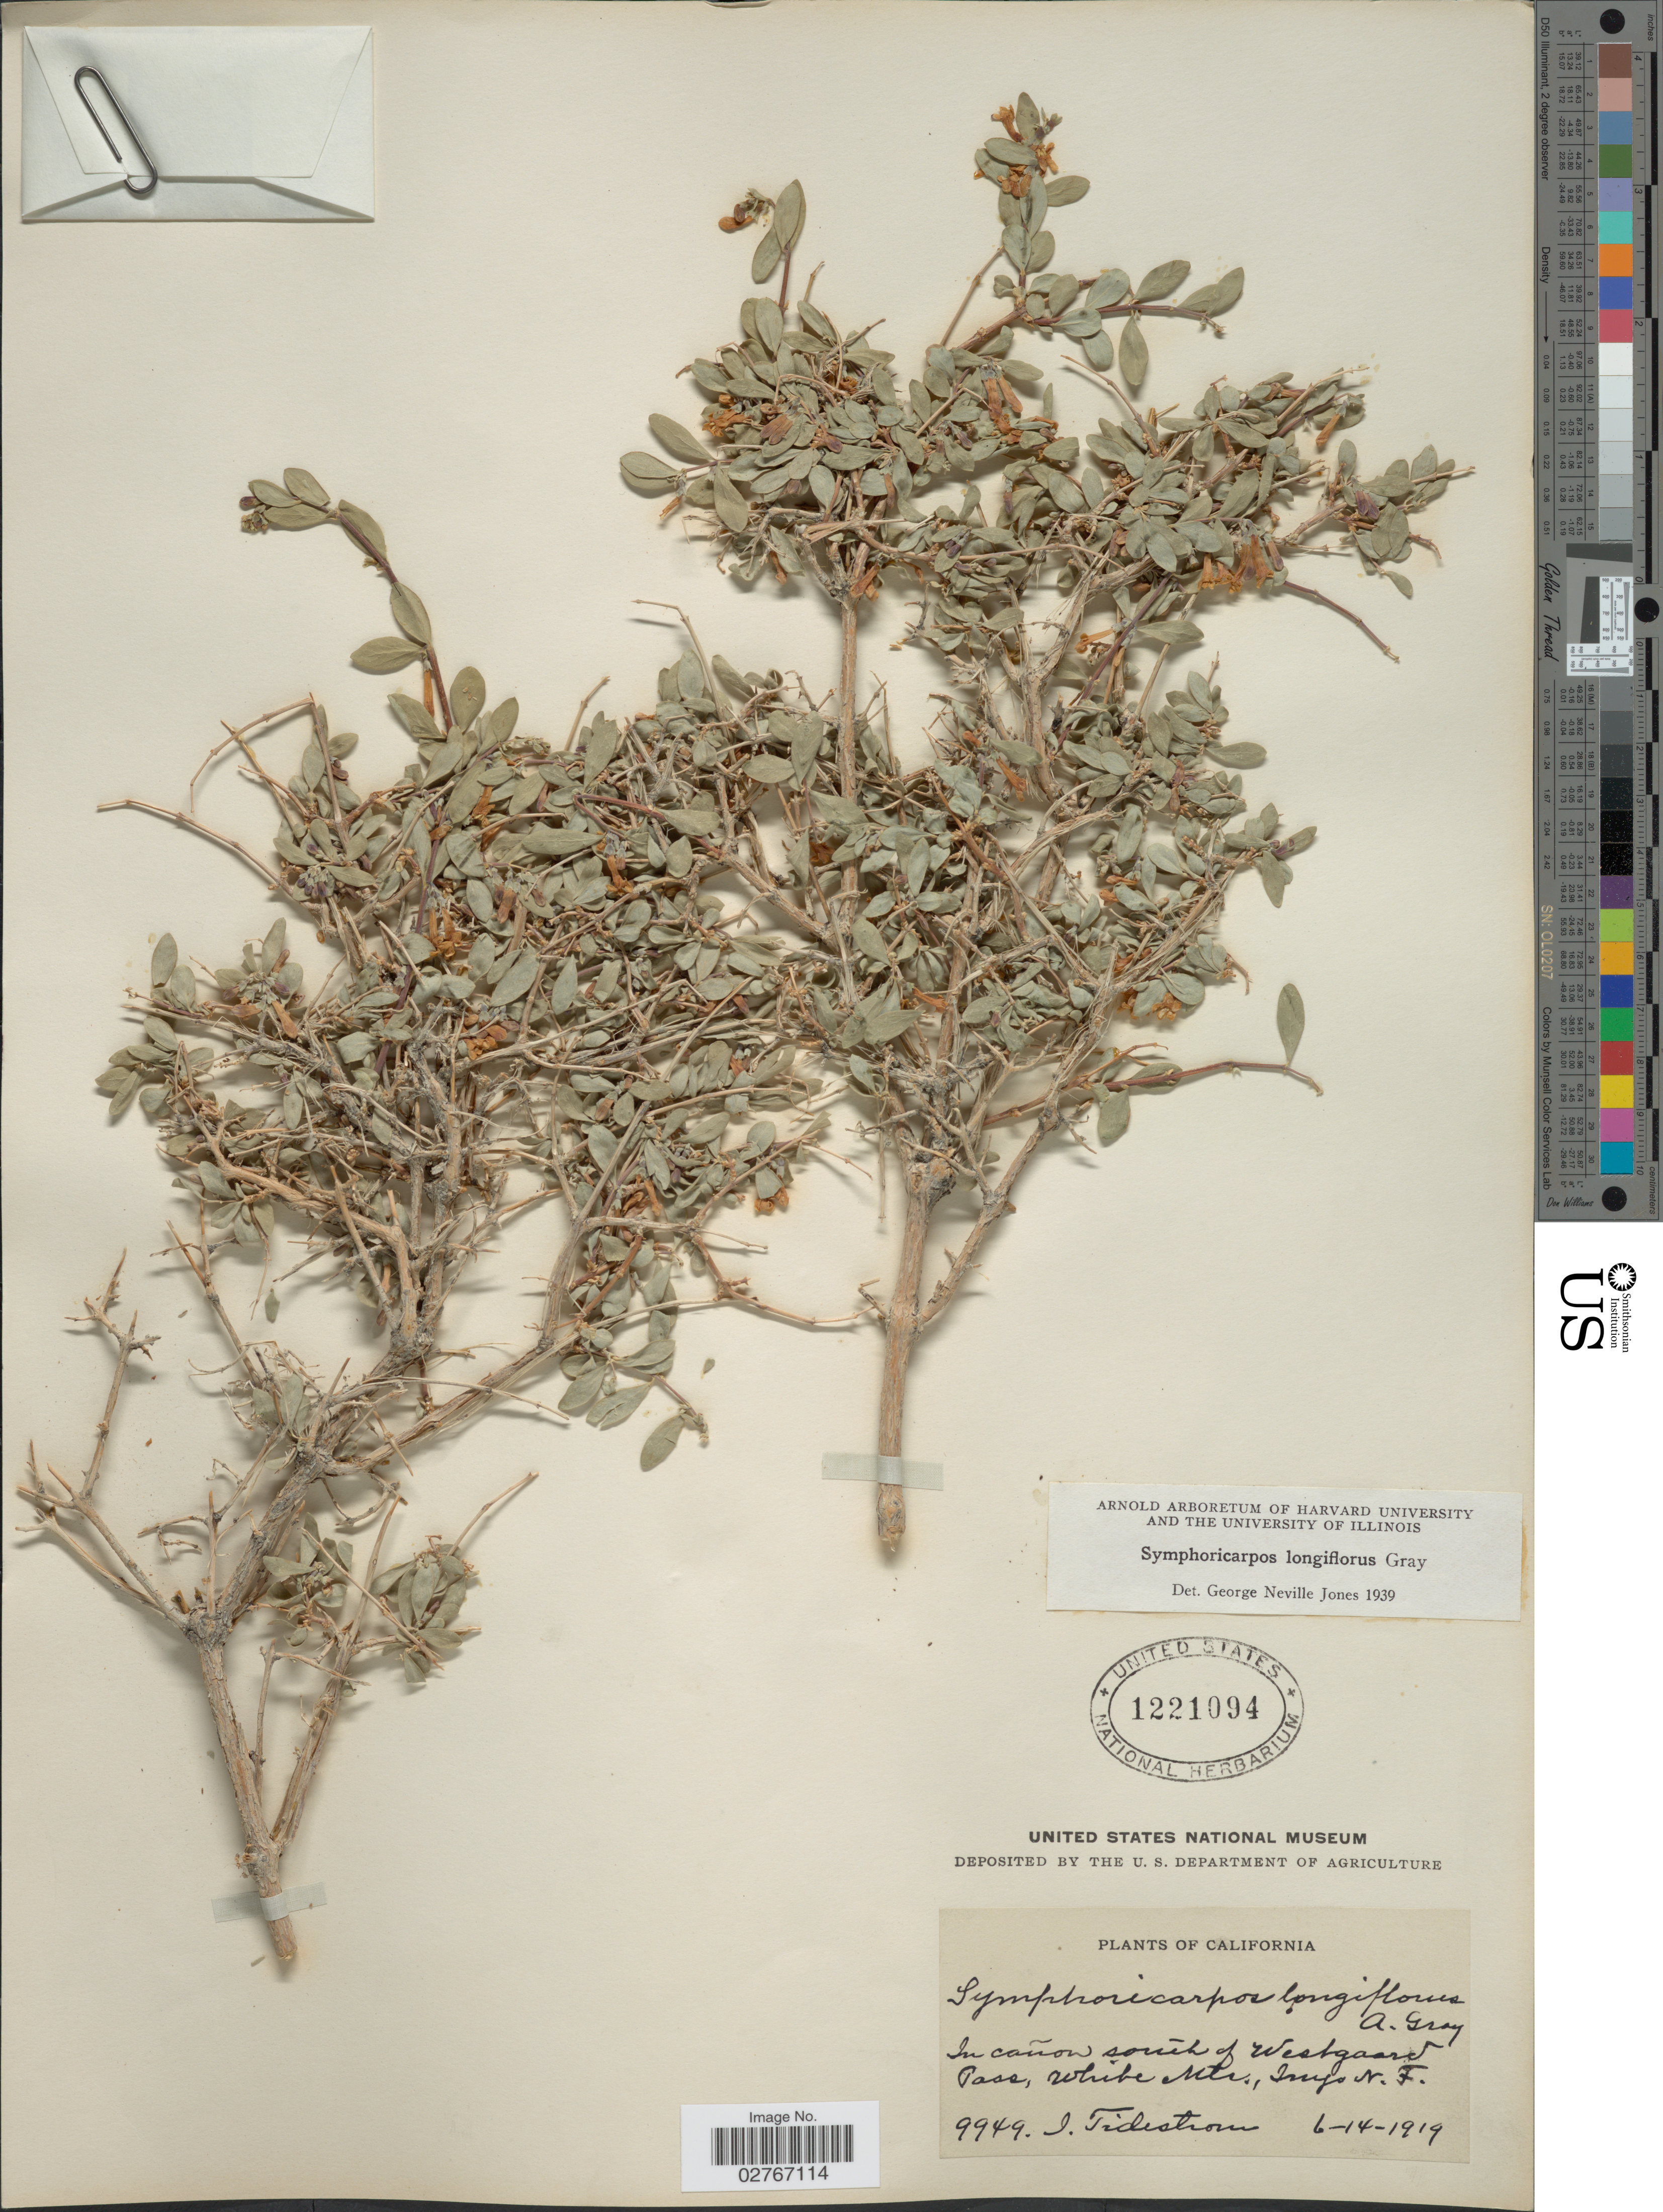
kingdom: Plantae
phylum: Tracheophyta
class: Magnoliopsida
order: Dipsacales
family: Caprifoliaceae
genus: Symphoricarpos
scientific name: Symphoricarpos longiflorus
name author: A. Gray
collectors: I. F. Tidestrom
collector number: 9949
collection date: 1919-06-14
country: United States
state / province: California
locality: In cañon south of Westgaard Pass, White Mts., Inyo N.F.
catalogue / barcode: US 1221094